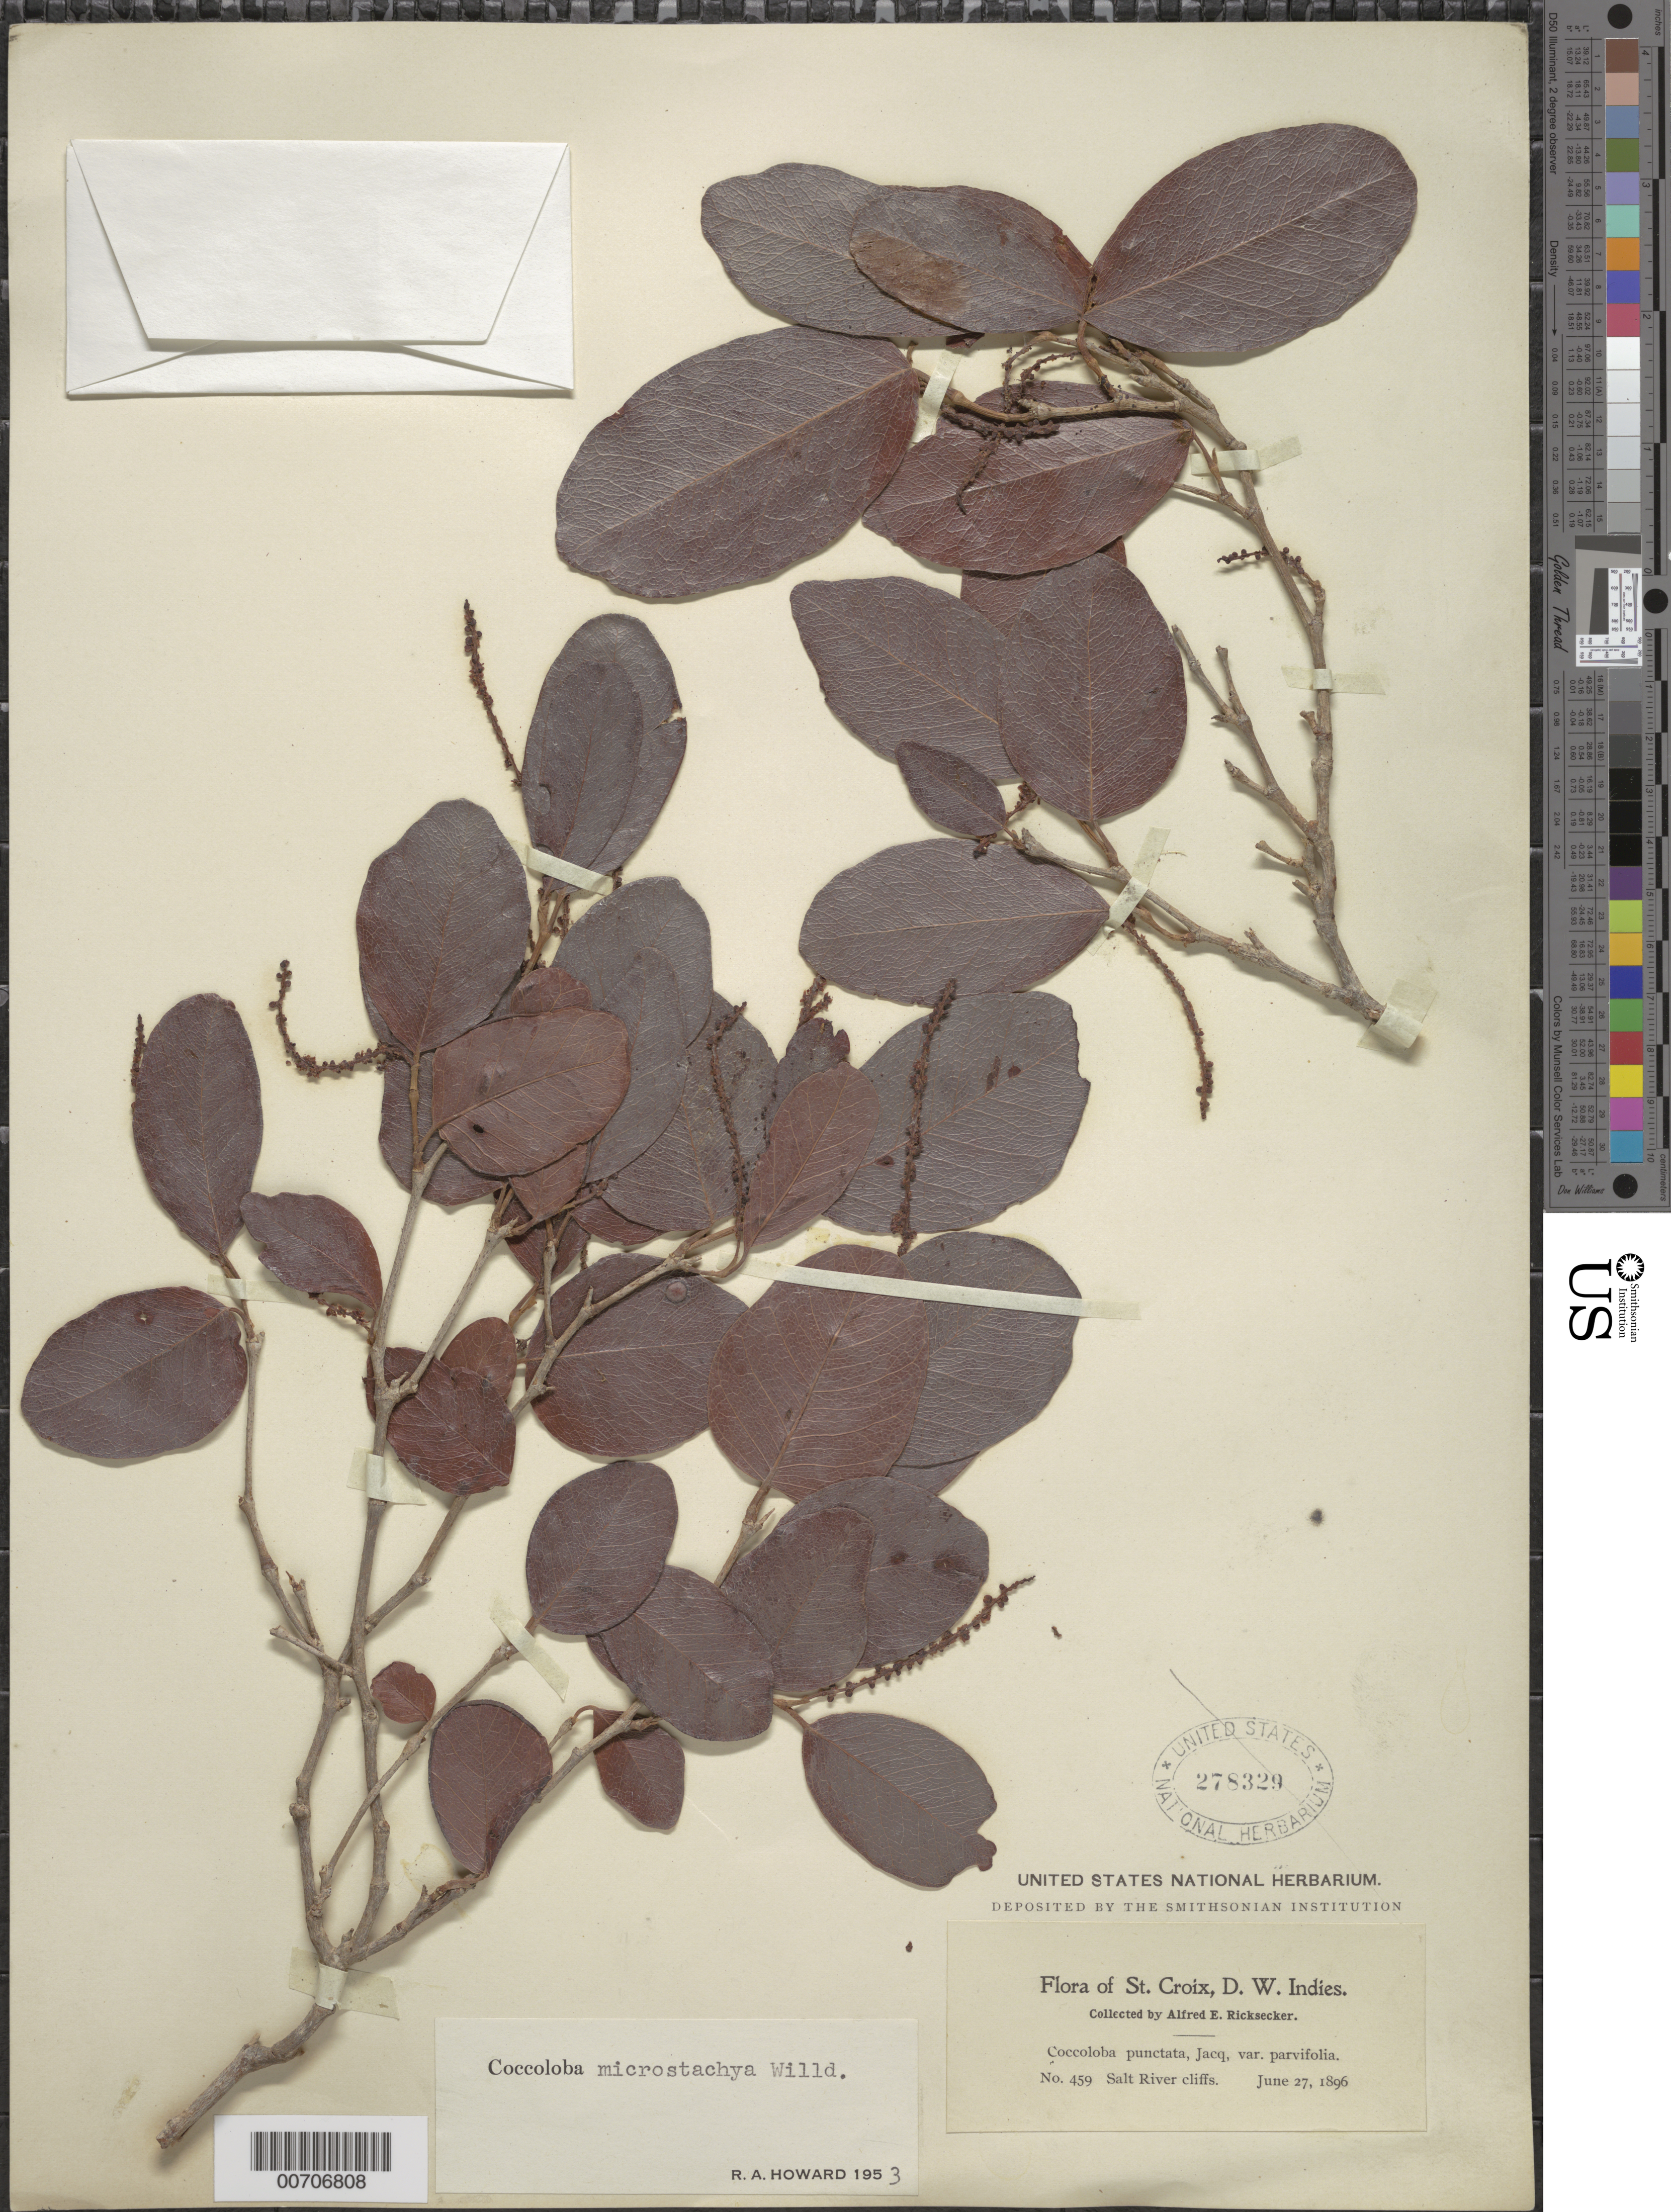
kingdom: Plantae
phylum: Tracheophyta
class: Magnoliopsida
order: Caryophyllales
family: Polygonaceae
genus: Coccoloba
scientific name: Coccoloba microstachya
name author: Willd.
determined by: Howard, R. A.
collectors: A. E. Ricksecker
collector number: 459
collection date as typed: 27 Jun 1896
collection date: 1896-06-27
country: U.S. Virgin Islands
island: St. Croix Island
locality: Salt River cliffs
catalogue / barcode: US 278329